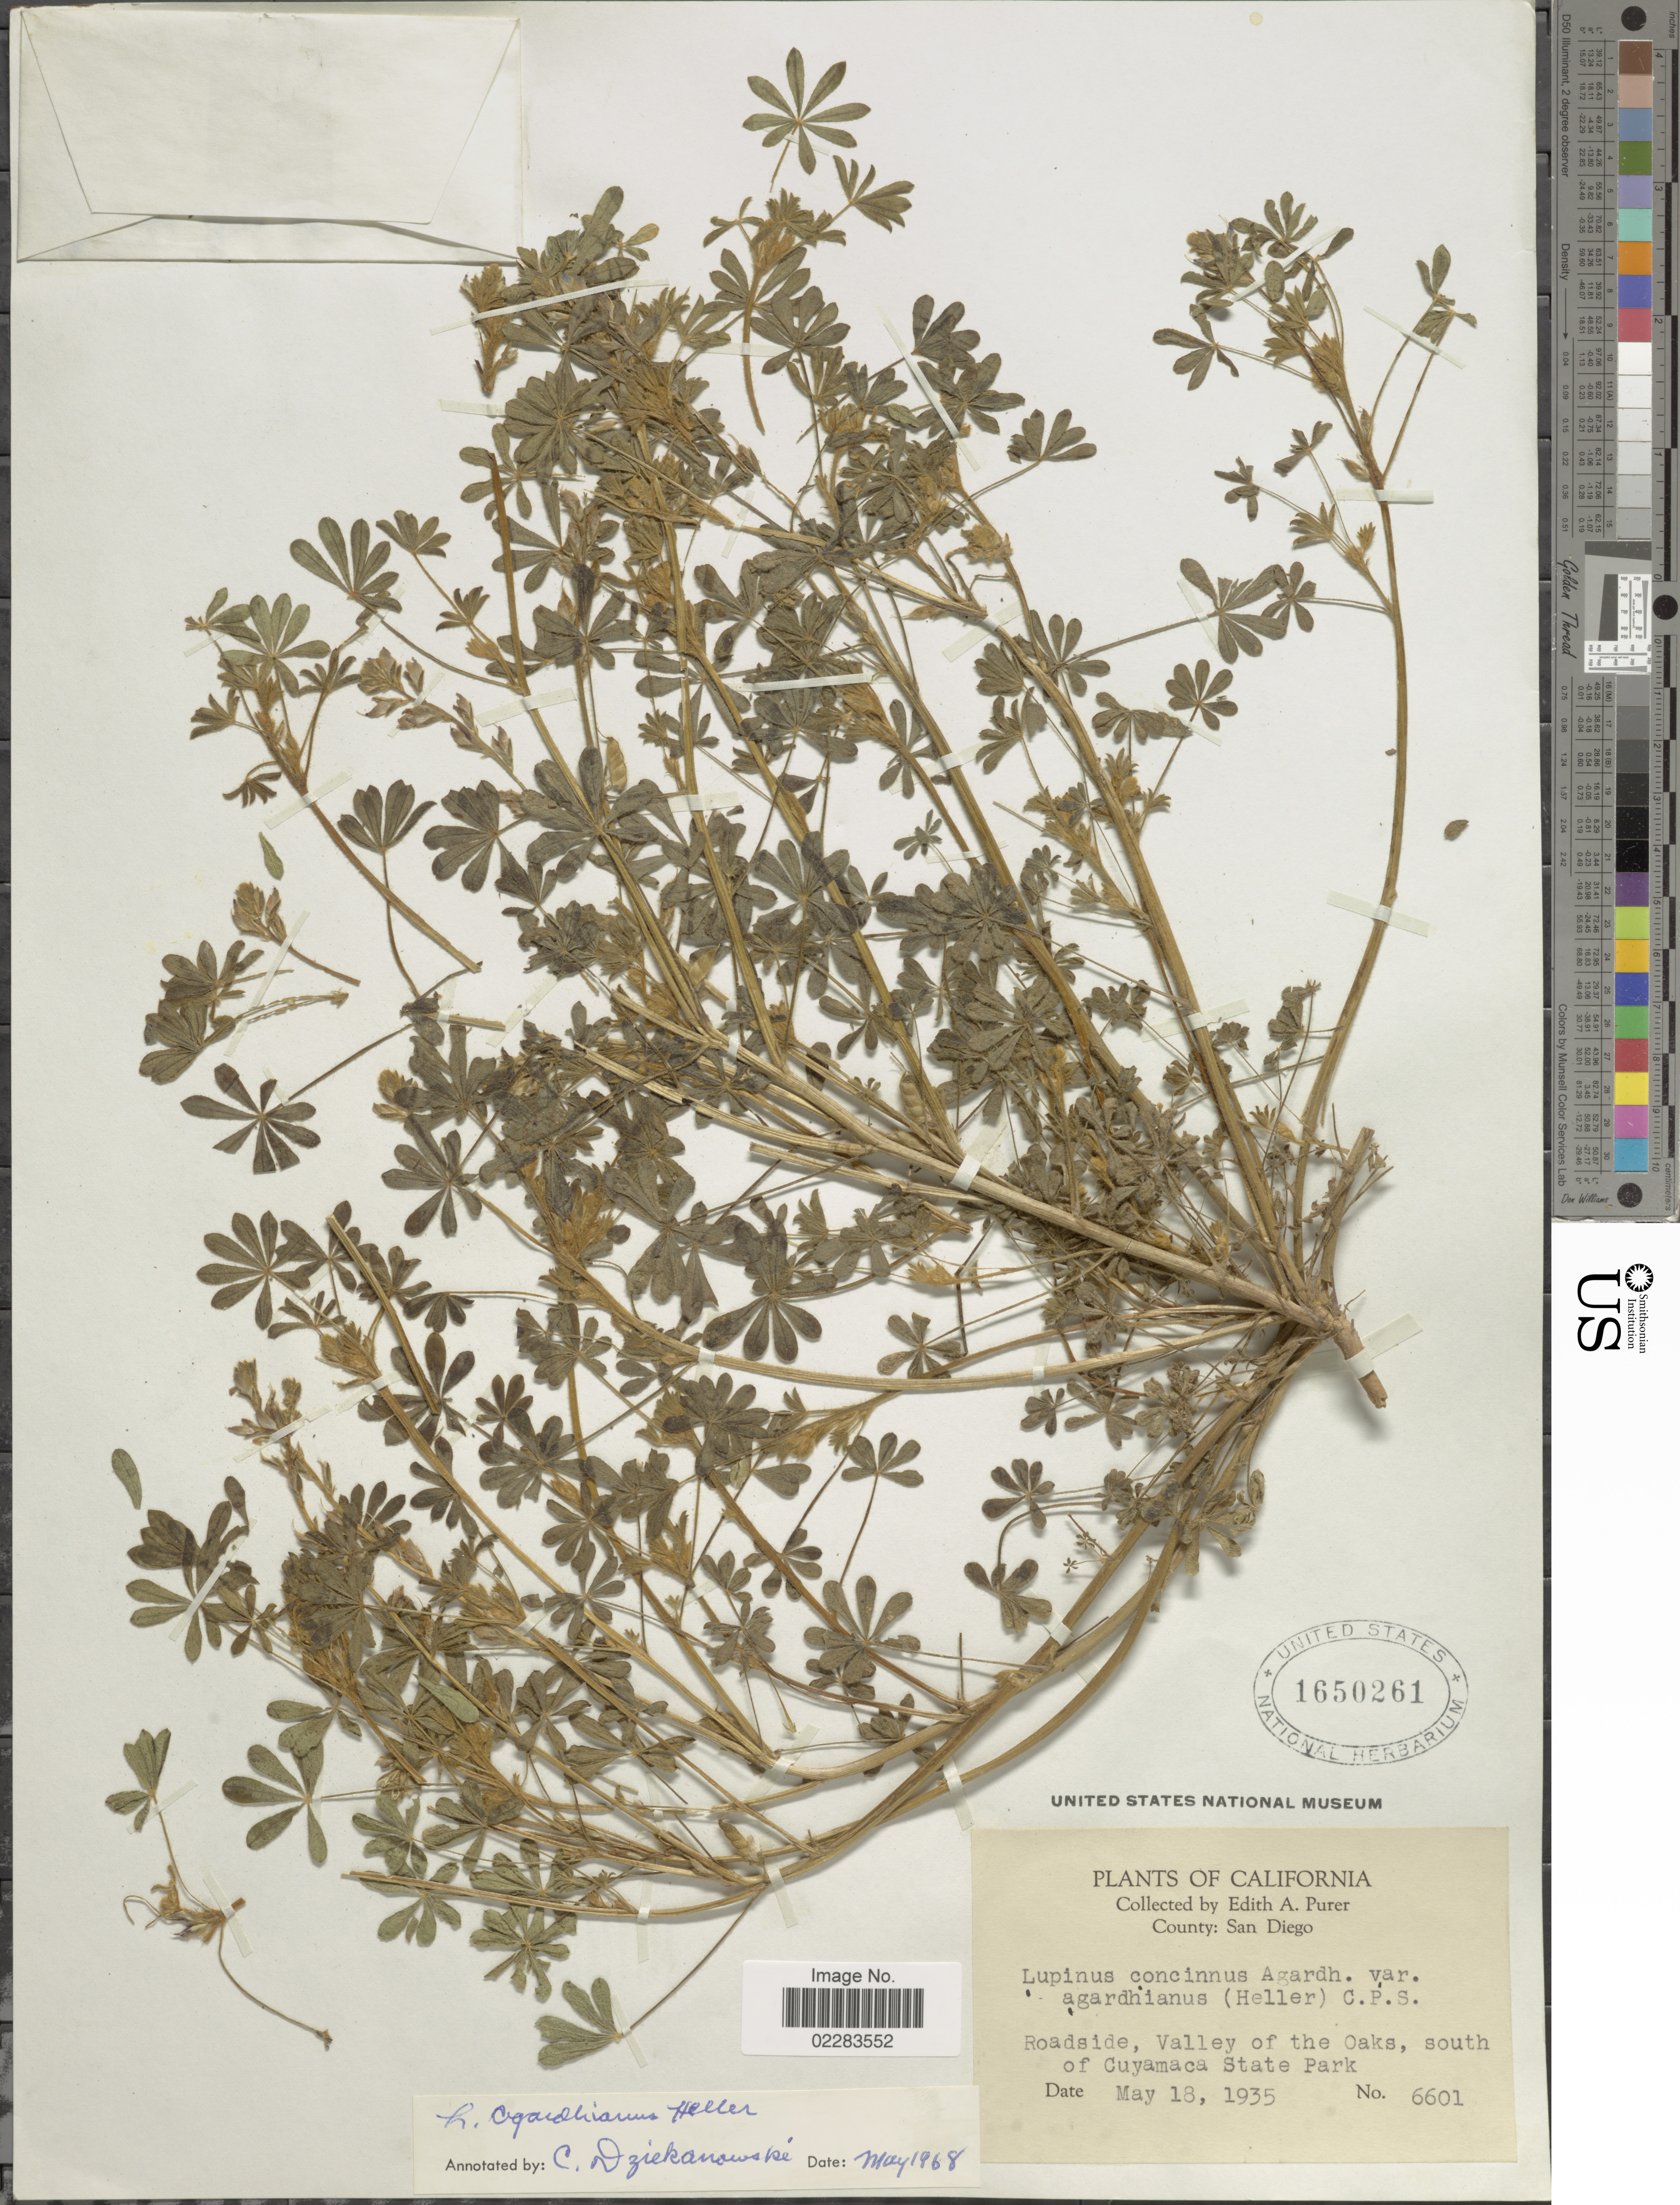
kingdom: Plantae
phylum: Tracheophyta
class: Magnoliopsida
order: Fabales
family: Fabaceae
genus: Lupinus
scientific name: Lupinus agardhianus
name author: A. Heller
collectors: E. Purer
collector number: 6601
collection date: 1935-05-18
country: United States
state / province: California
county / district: San Diego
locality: County: San Diego. Roadsie, Valley of the Oaks, south of Guyamaca State Park.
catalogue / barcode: US 1650261